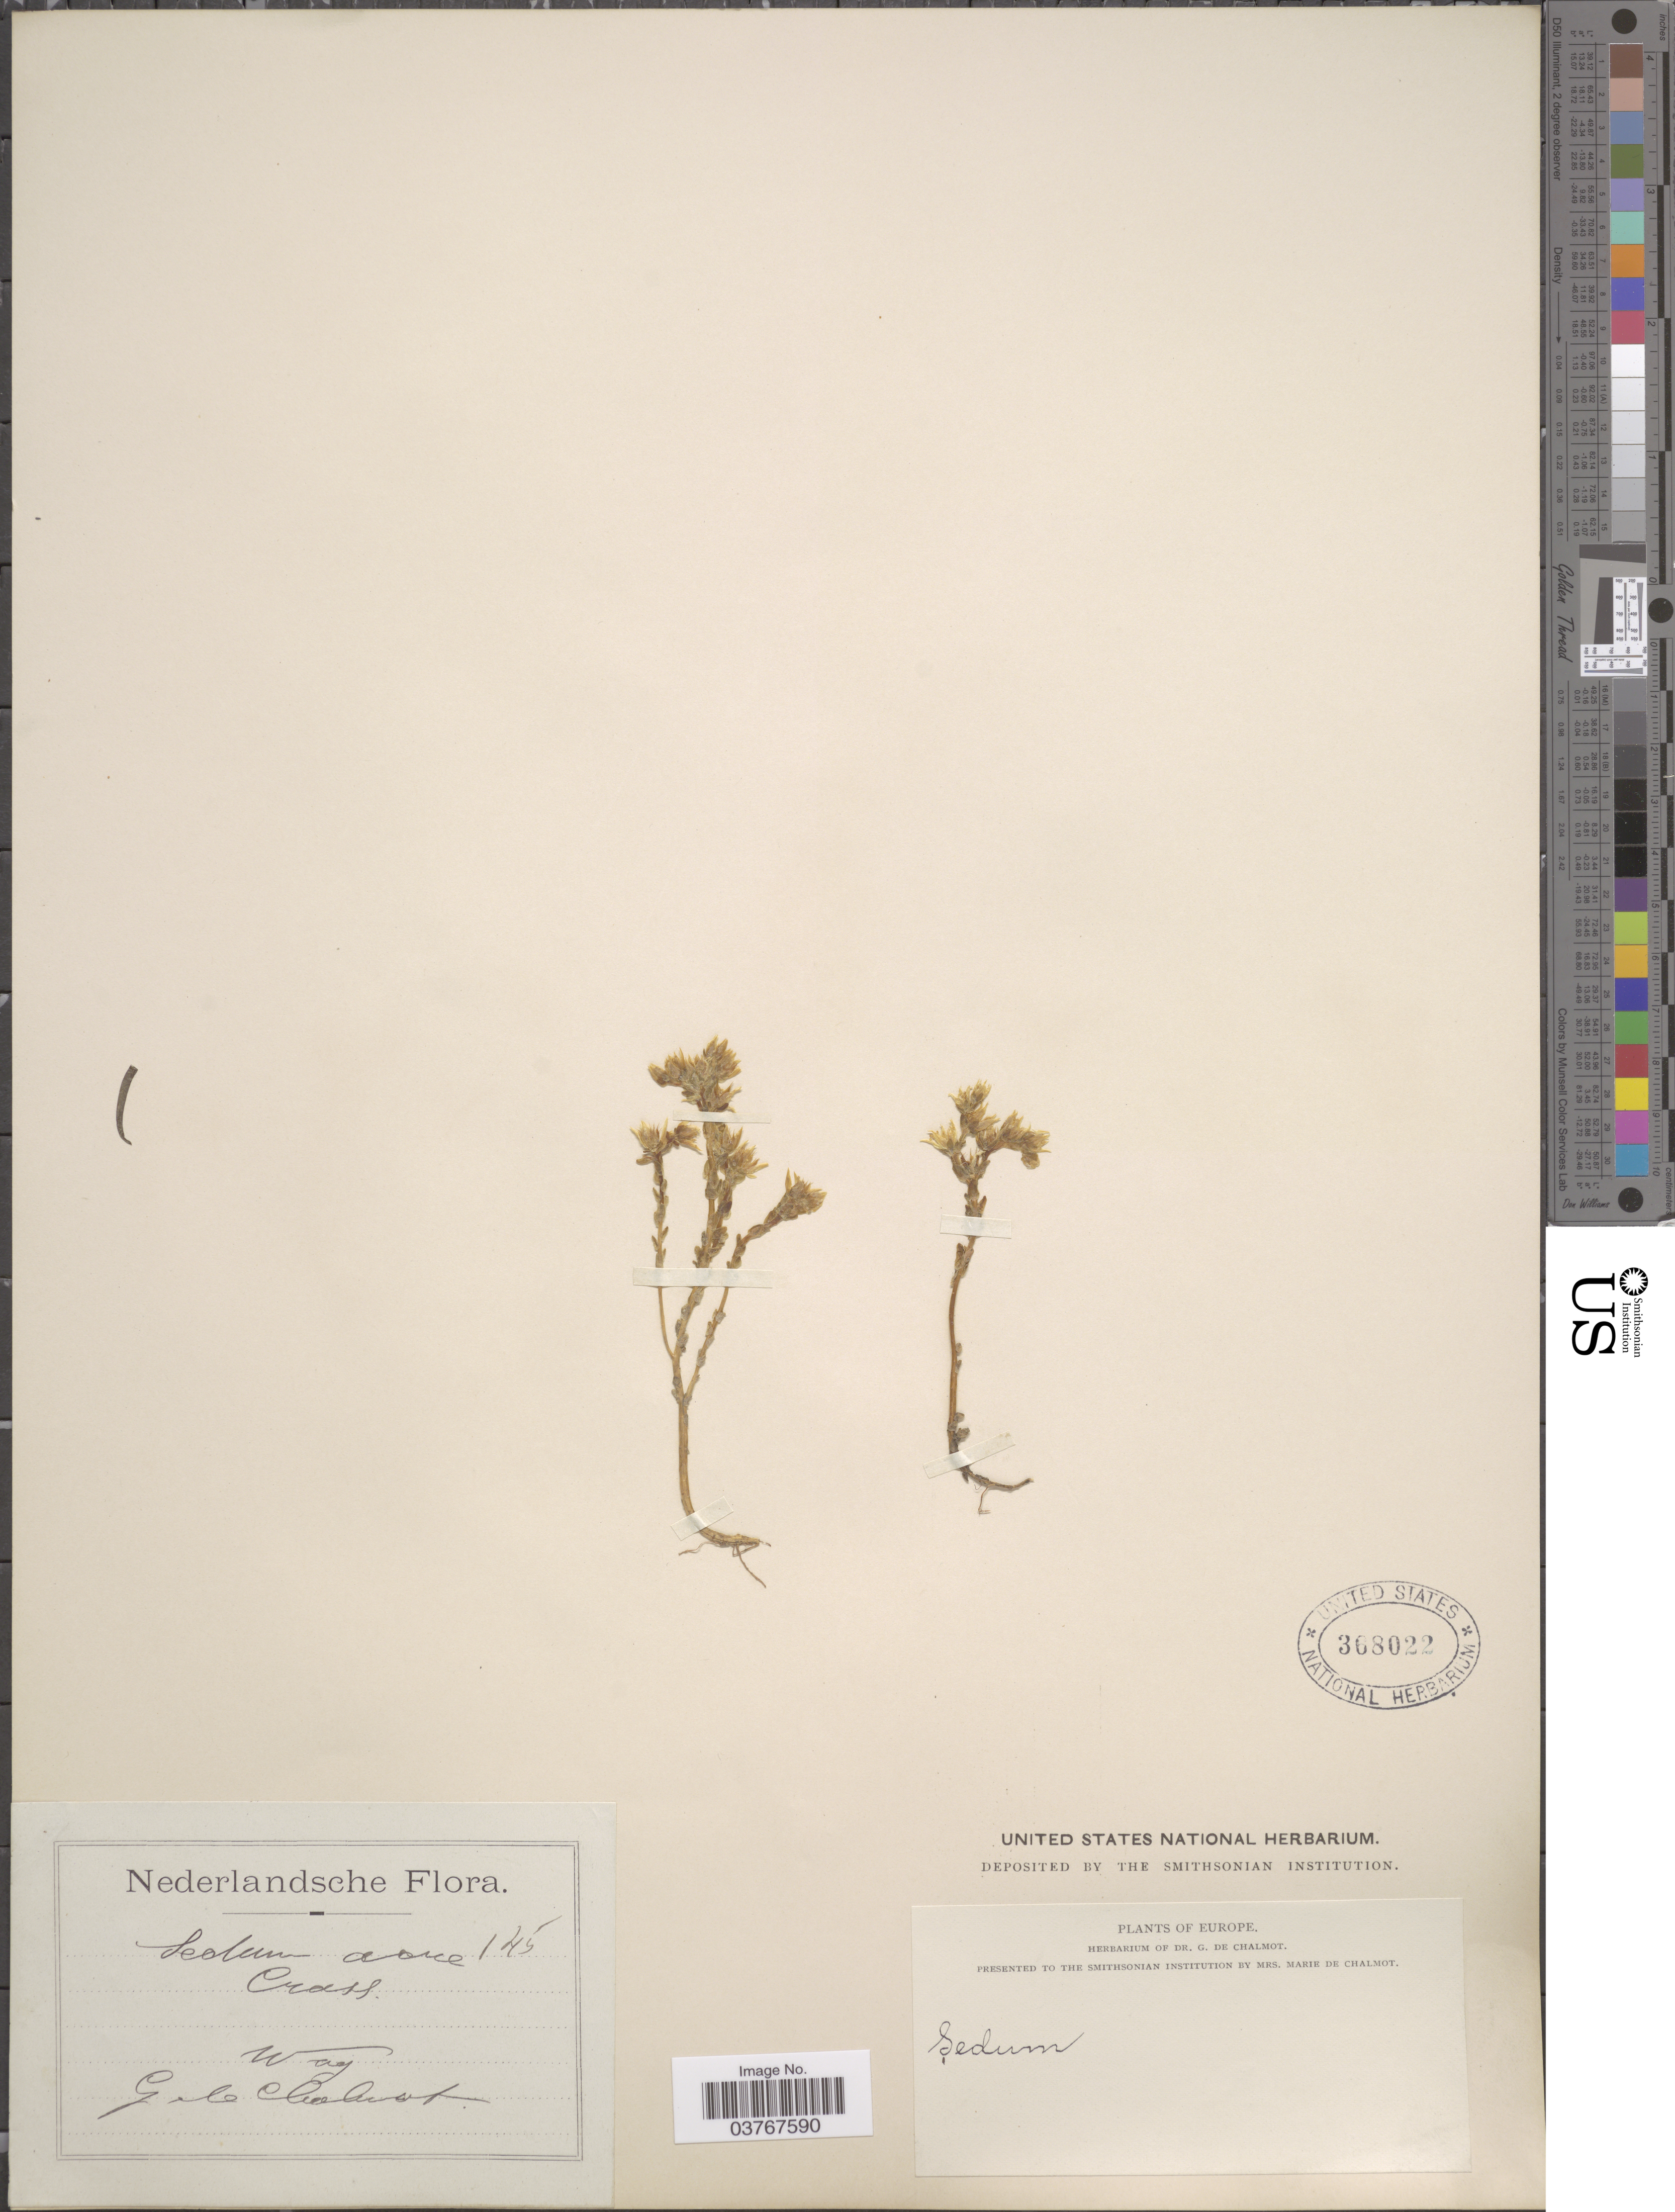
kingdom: Plantae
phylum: Tracheophyta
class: Magnoliopsida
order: Saxifragales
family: Crassulaceae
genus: Sedum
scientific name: Sedum acre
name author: L.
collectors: G. de Chalmot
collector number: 145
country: Netherlands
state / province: Gelderland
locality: Wag.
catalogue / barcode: US 368022